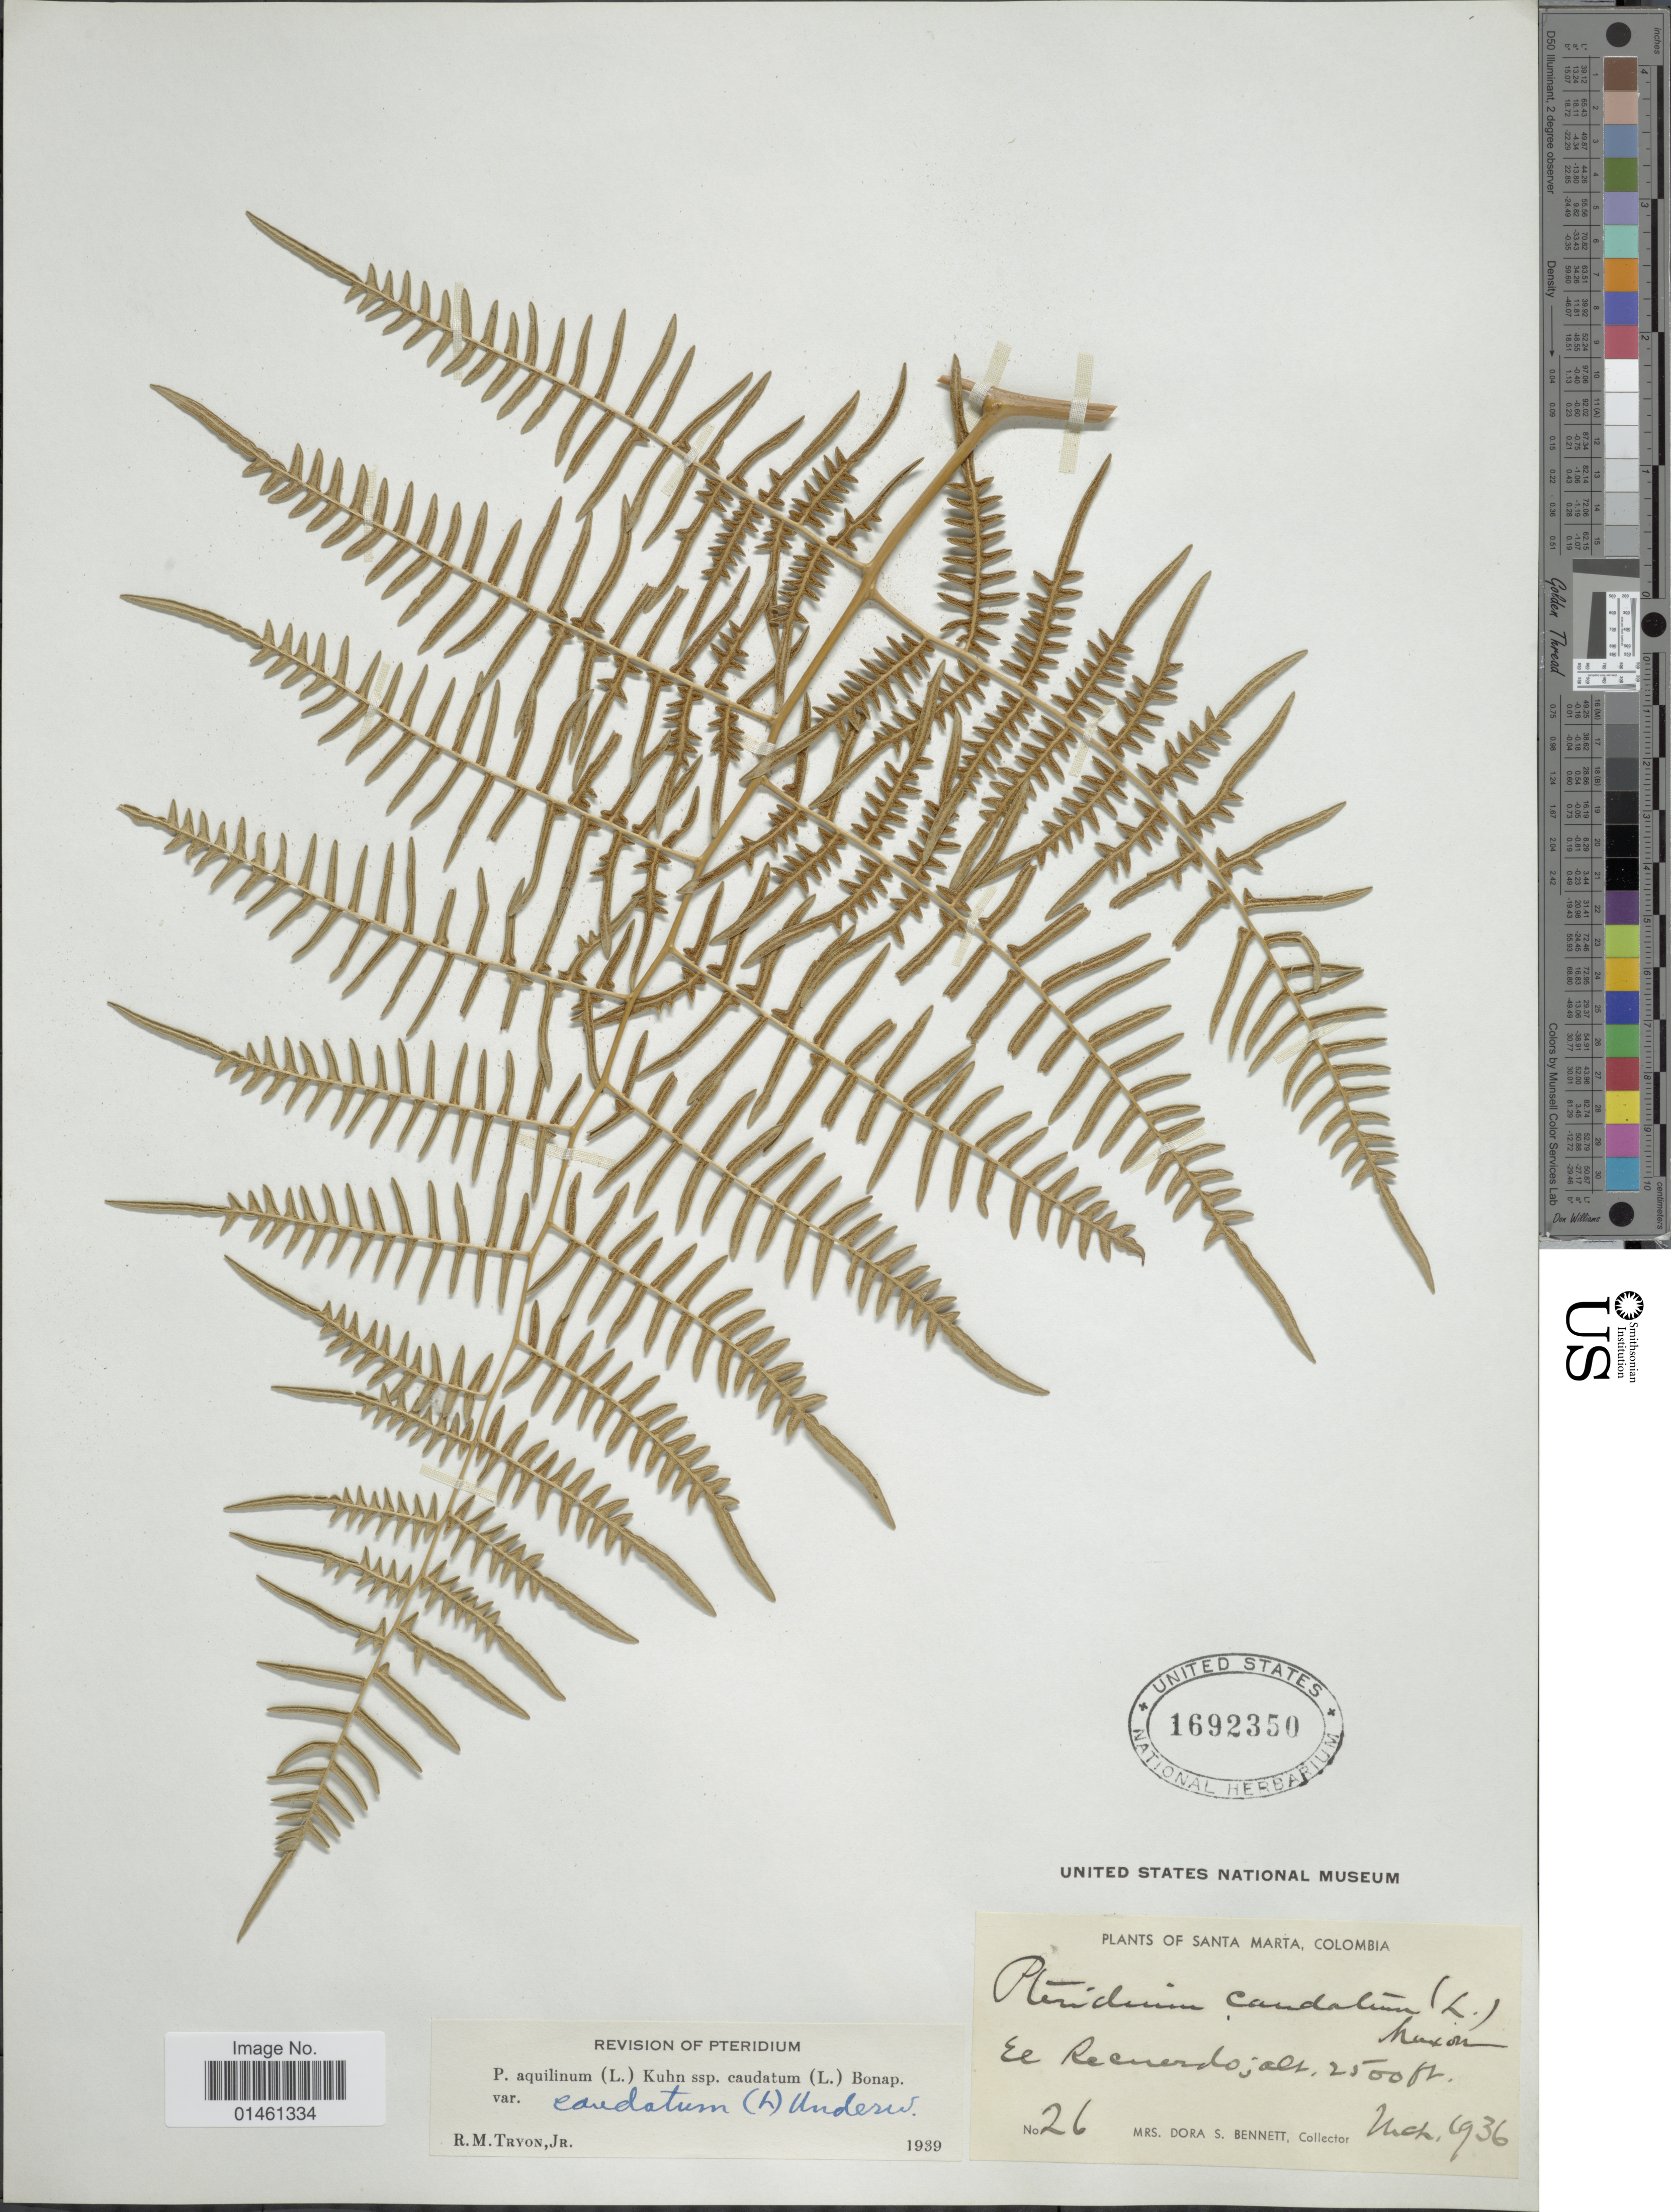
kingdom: Plantae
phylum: Tracheophyta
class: Polypodiopsida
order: Polypodiales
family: Dennstaedtiaceae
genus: Pteridium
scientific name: Pteridium caudatum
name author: (L.) Maxon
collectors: D. Bennett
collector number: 26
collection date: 1936-03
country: Colombia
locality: Santa Marta, El Recuerdo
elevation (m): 762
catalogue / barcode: US 1692350